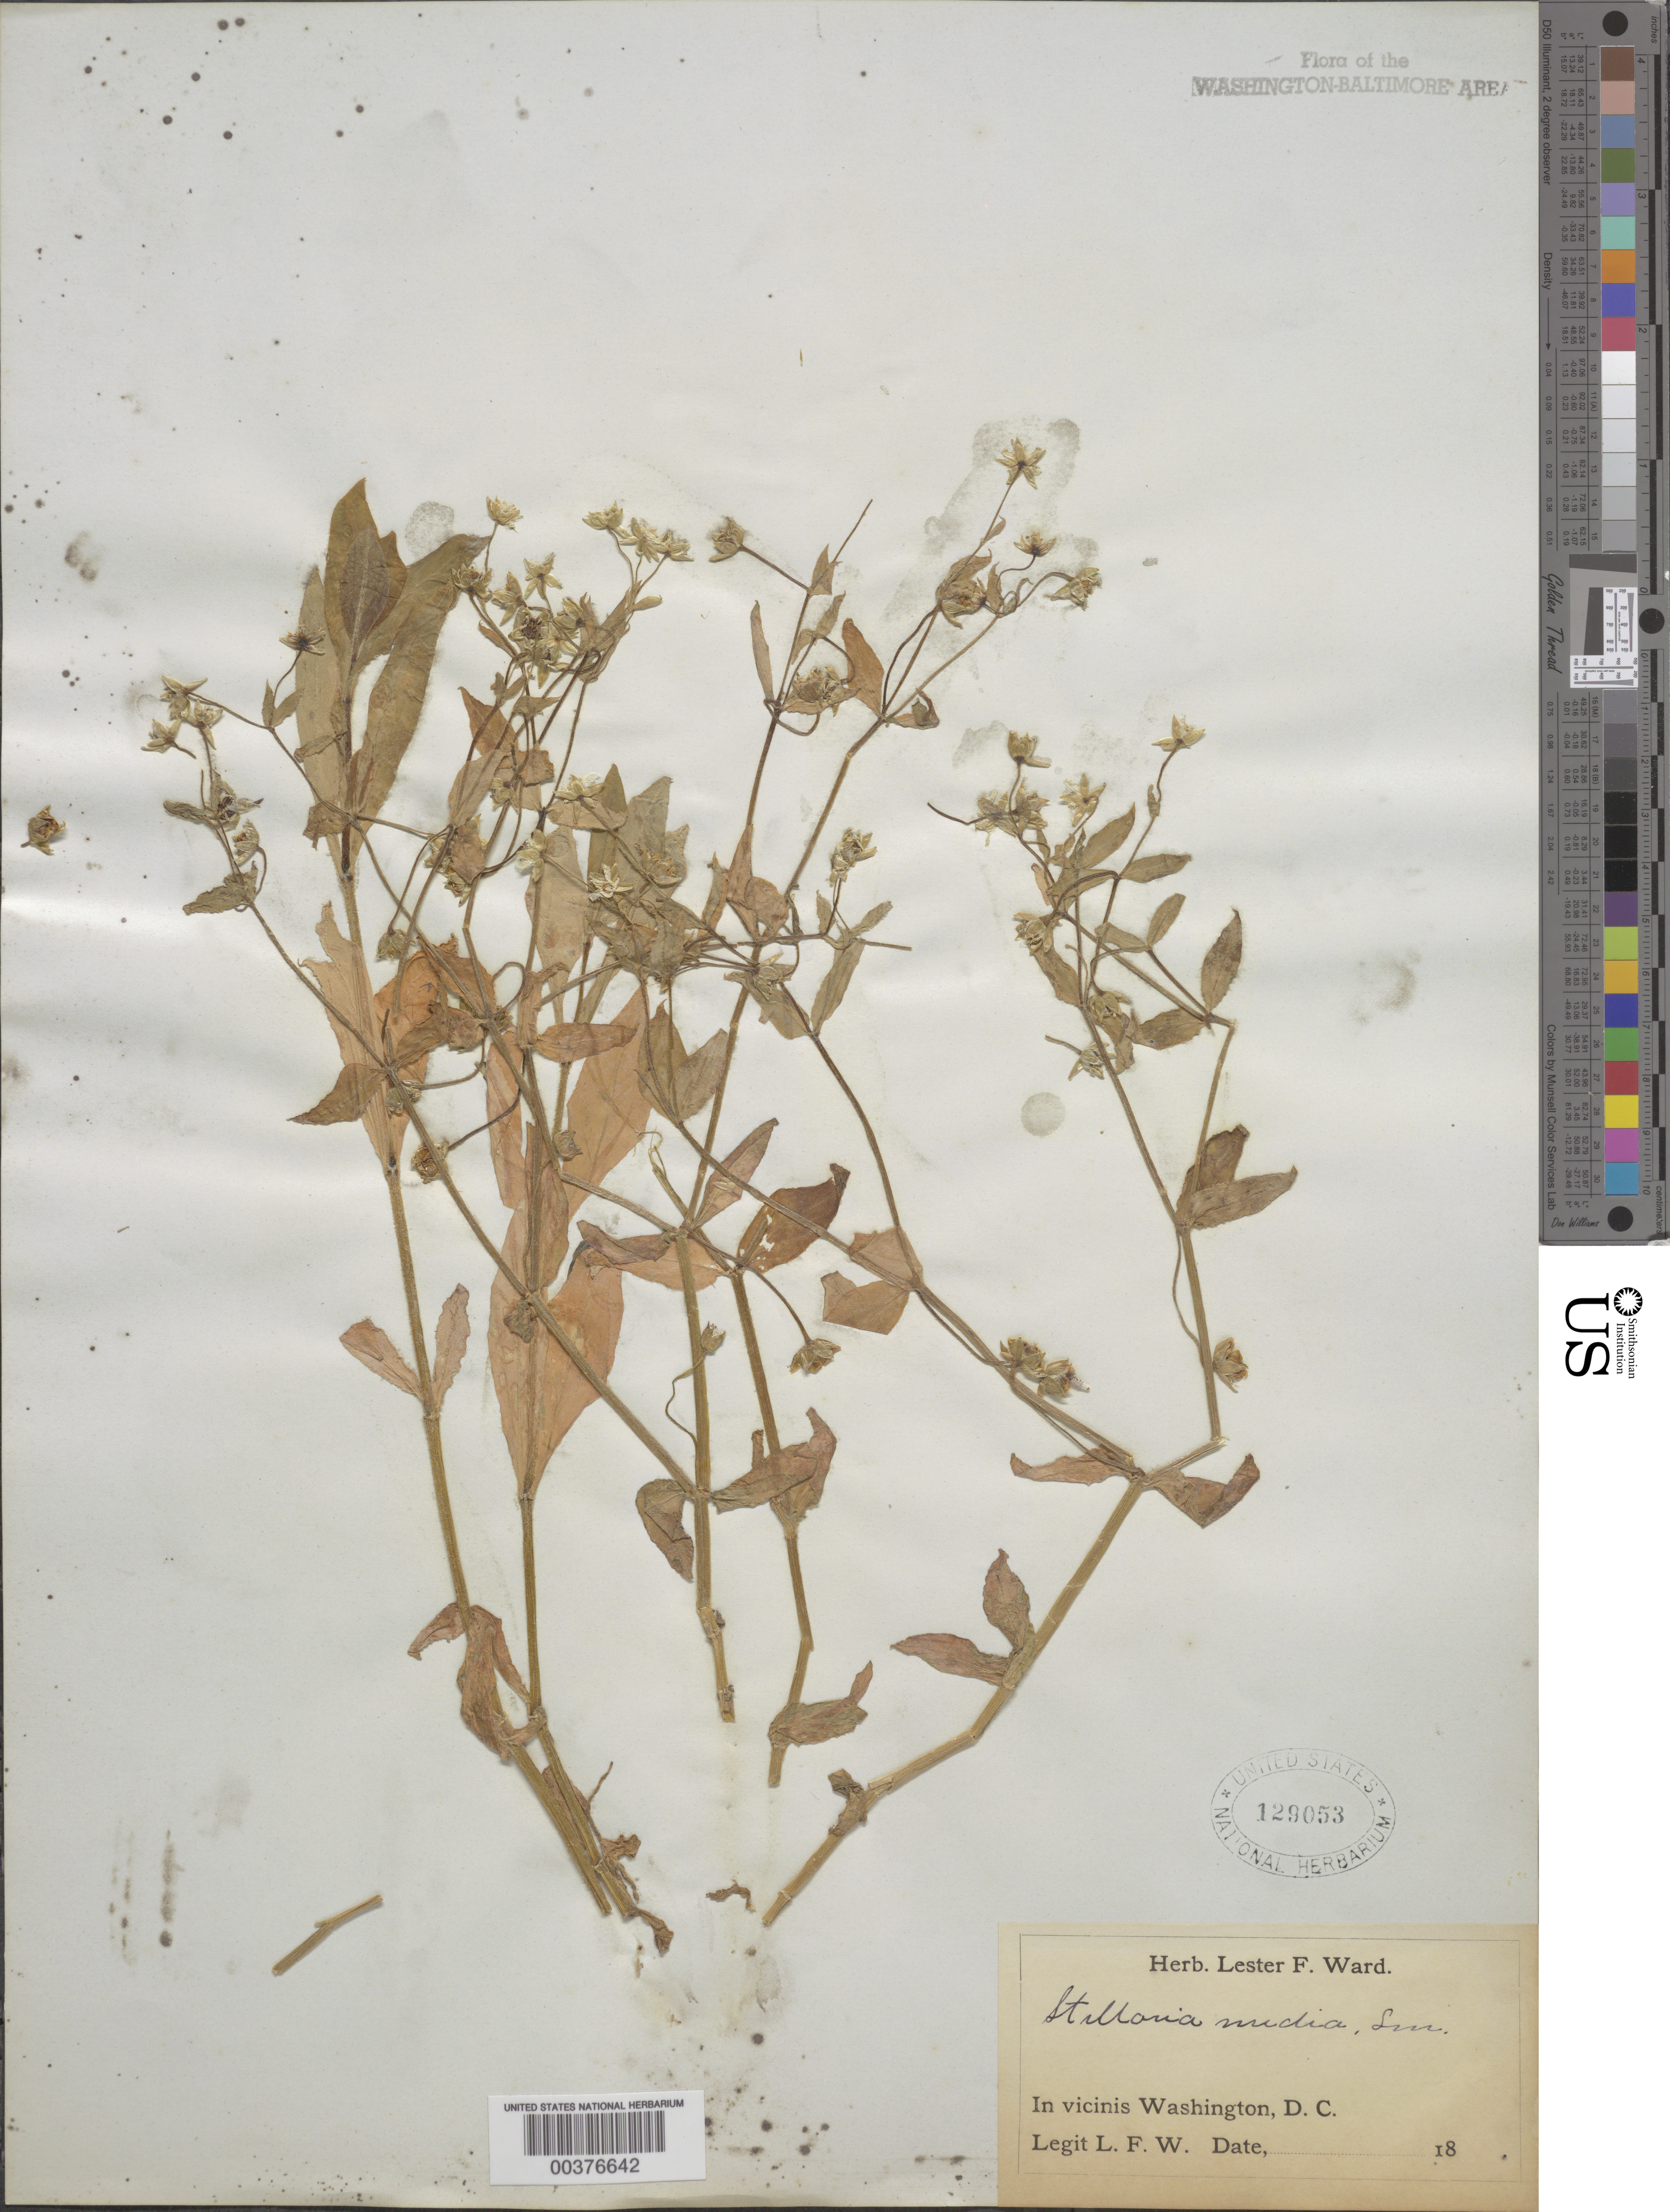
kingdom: Plantae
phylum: Tracheophyta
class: Magnoliopsida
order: Caryophyllales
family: Caryophyllaceae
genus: Stellaria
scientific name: Stellaria pubera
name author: Michx.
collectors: L. F. Ward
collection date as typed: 18--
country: United States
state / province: District of Columbia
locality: Washington DC Area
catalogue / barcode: US 129053